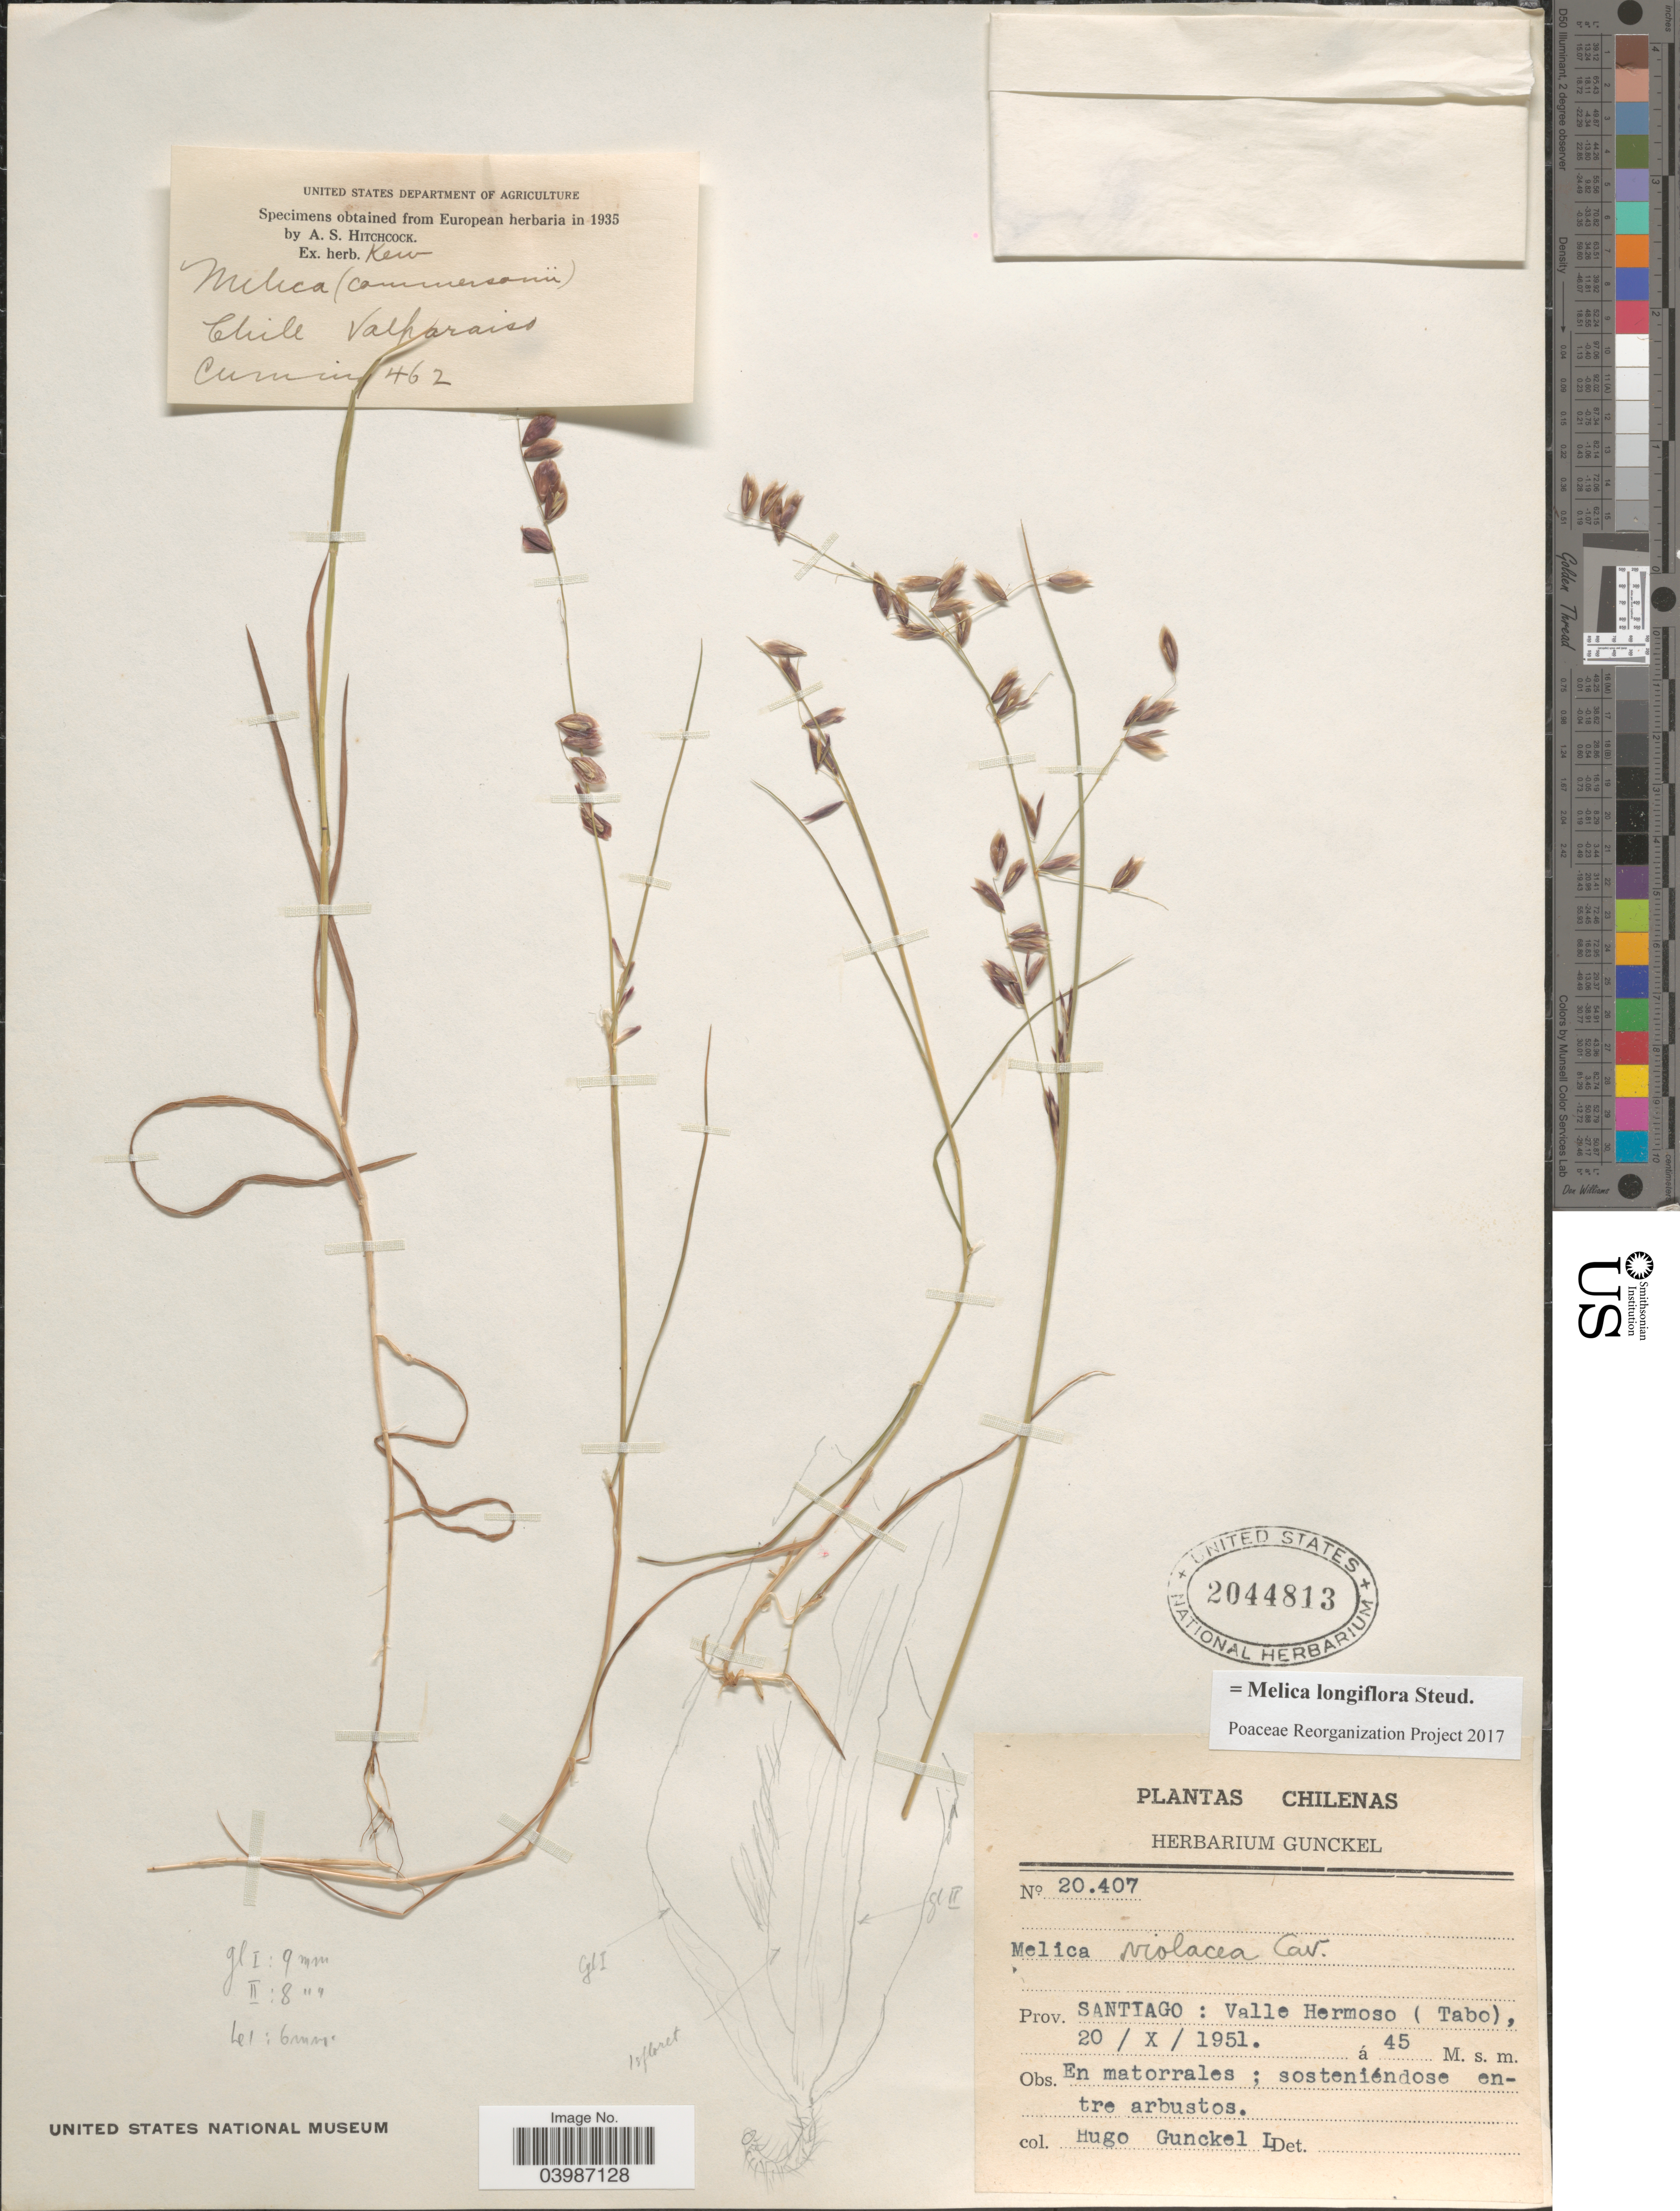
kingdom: Plantae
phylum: Tracheophyta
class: Liliopsida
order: Poales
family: Poaceae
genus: Melica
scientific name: Melica longiflora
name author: Steud.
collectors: -. Cuming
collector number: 462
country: Chile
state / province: Valparaíso (V)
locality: Valparaiso.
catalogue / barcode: US 2044813